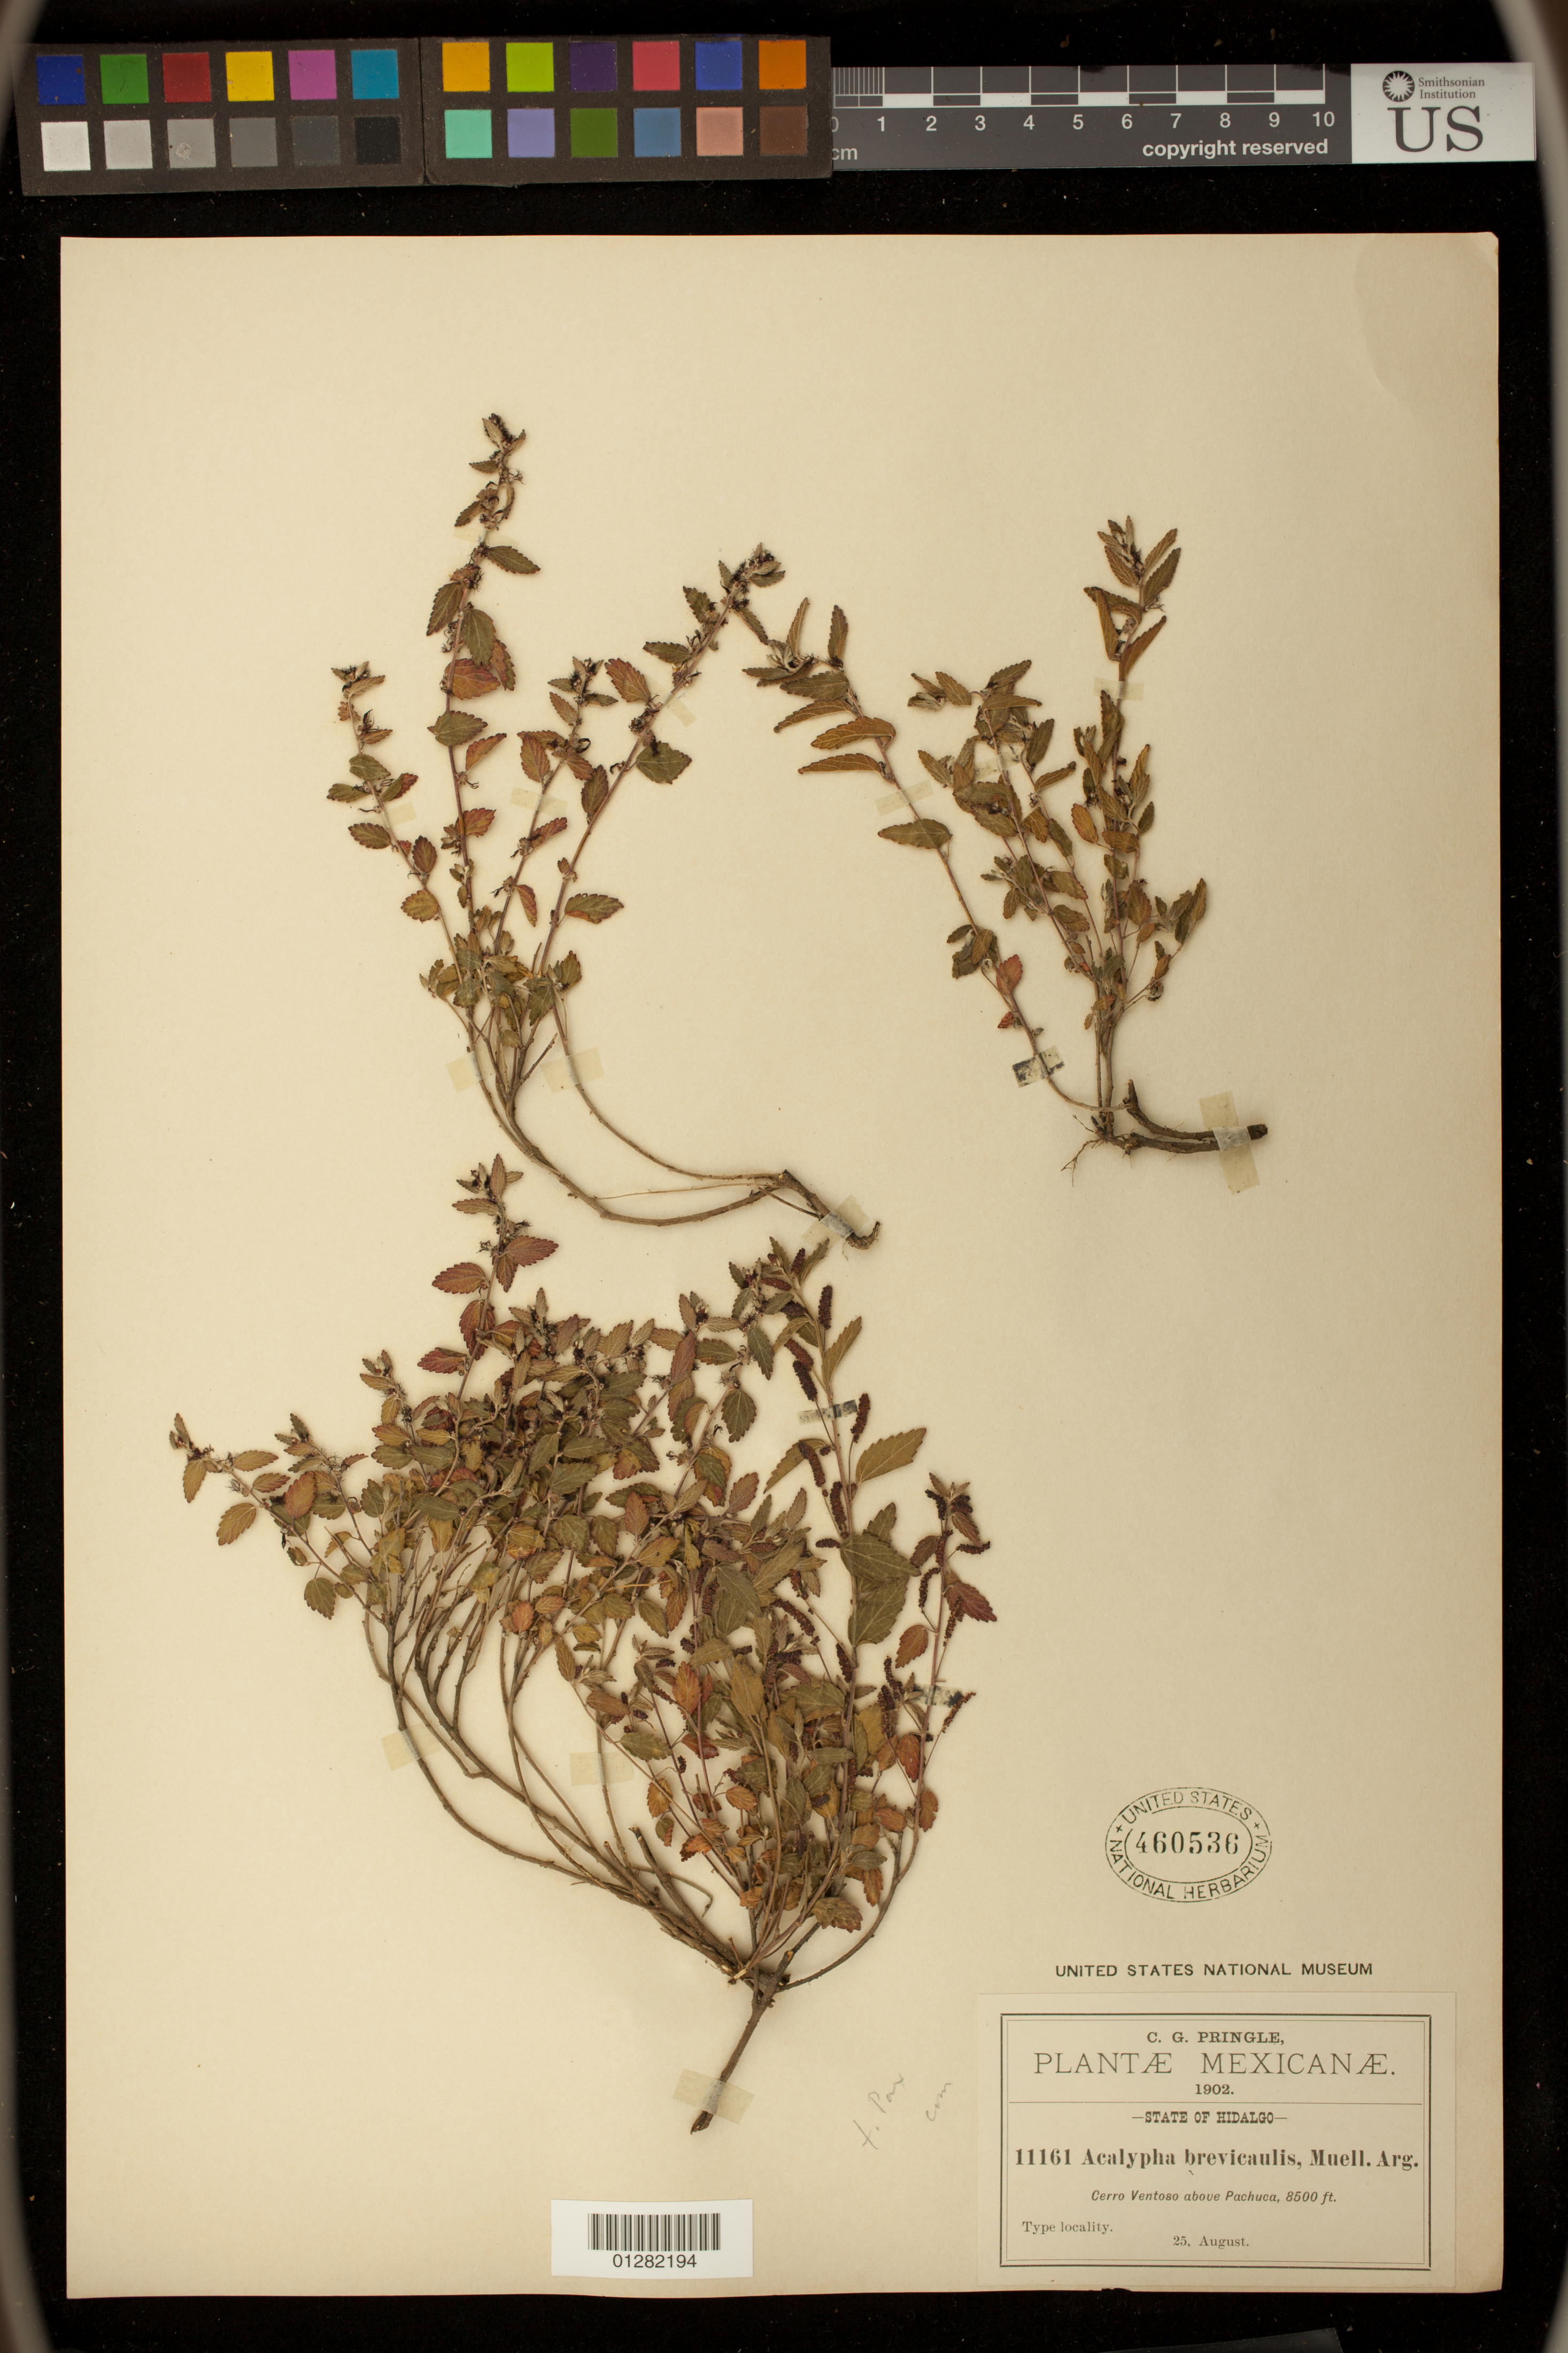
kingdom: Plantae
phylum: Tracheophyta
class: Magnoliopsida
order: Malpighiales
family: Euphorbiaceae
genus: Acalypha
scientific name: Acalypha brevicaulis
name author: Müll. Arg.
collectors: C. G. Pringle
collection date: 1902-08-25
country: Mexico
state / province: Hidalgo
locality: Cerro Ventoso above Pachuca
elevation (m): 2591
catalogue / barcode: US 460536